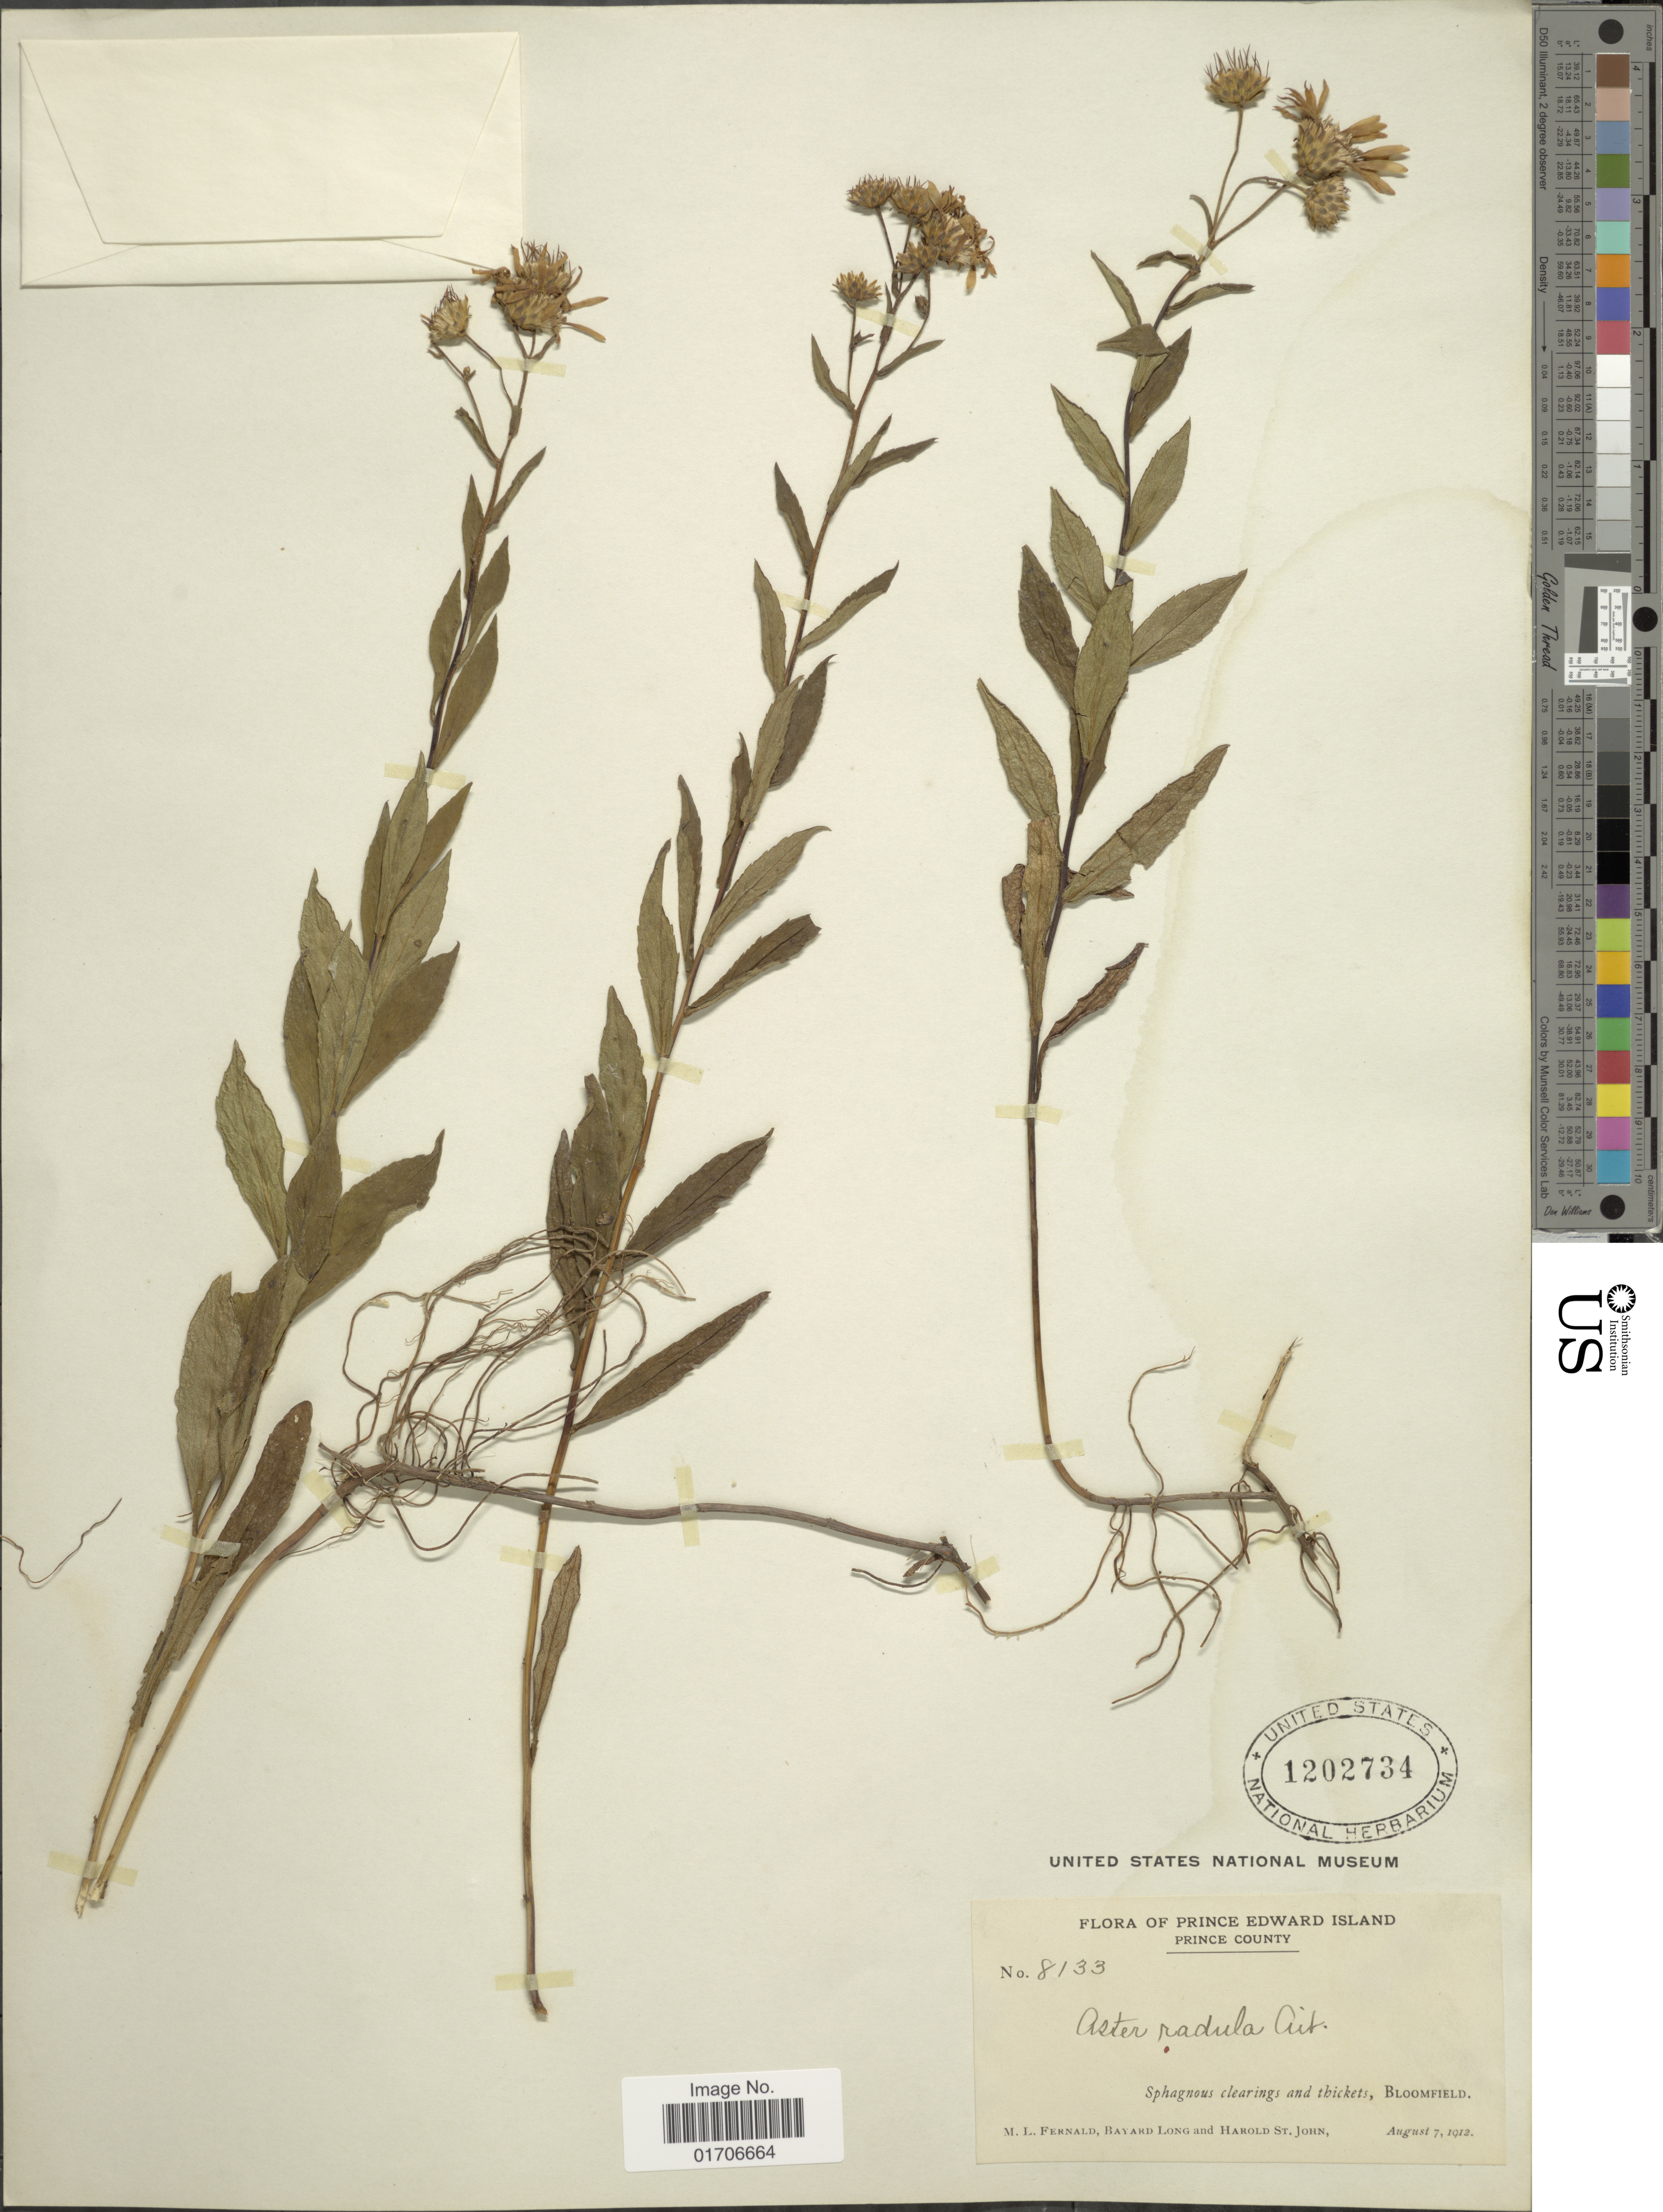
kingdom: Plantae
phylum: Tracheophyta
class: Magnoliopsida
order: Asterales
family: Asteraceae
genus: Eurybia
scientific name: Eurybia radula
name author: (Aiton) G.L. Nesom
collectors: M. L. Fernald, B. Long & H. St. John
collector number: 8133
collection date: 1912-08-07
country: Canada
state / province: Prince Edward Island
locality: Prince Edward Island. Prince County. Sphagnous clearings and thickets, Bloomfield.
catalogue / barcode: US 1202734